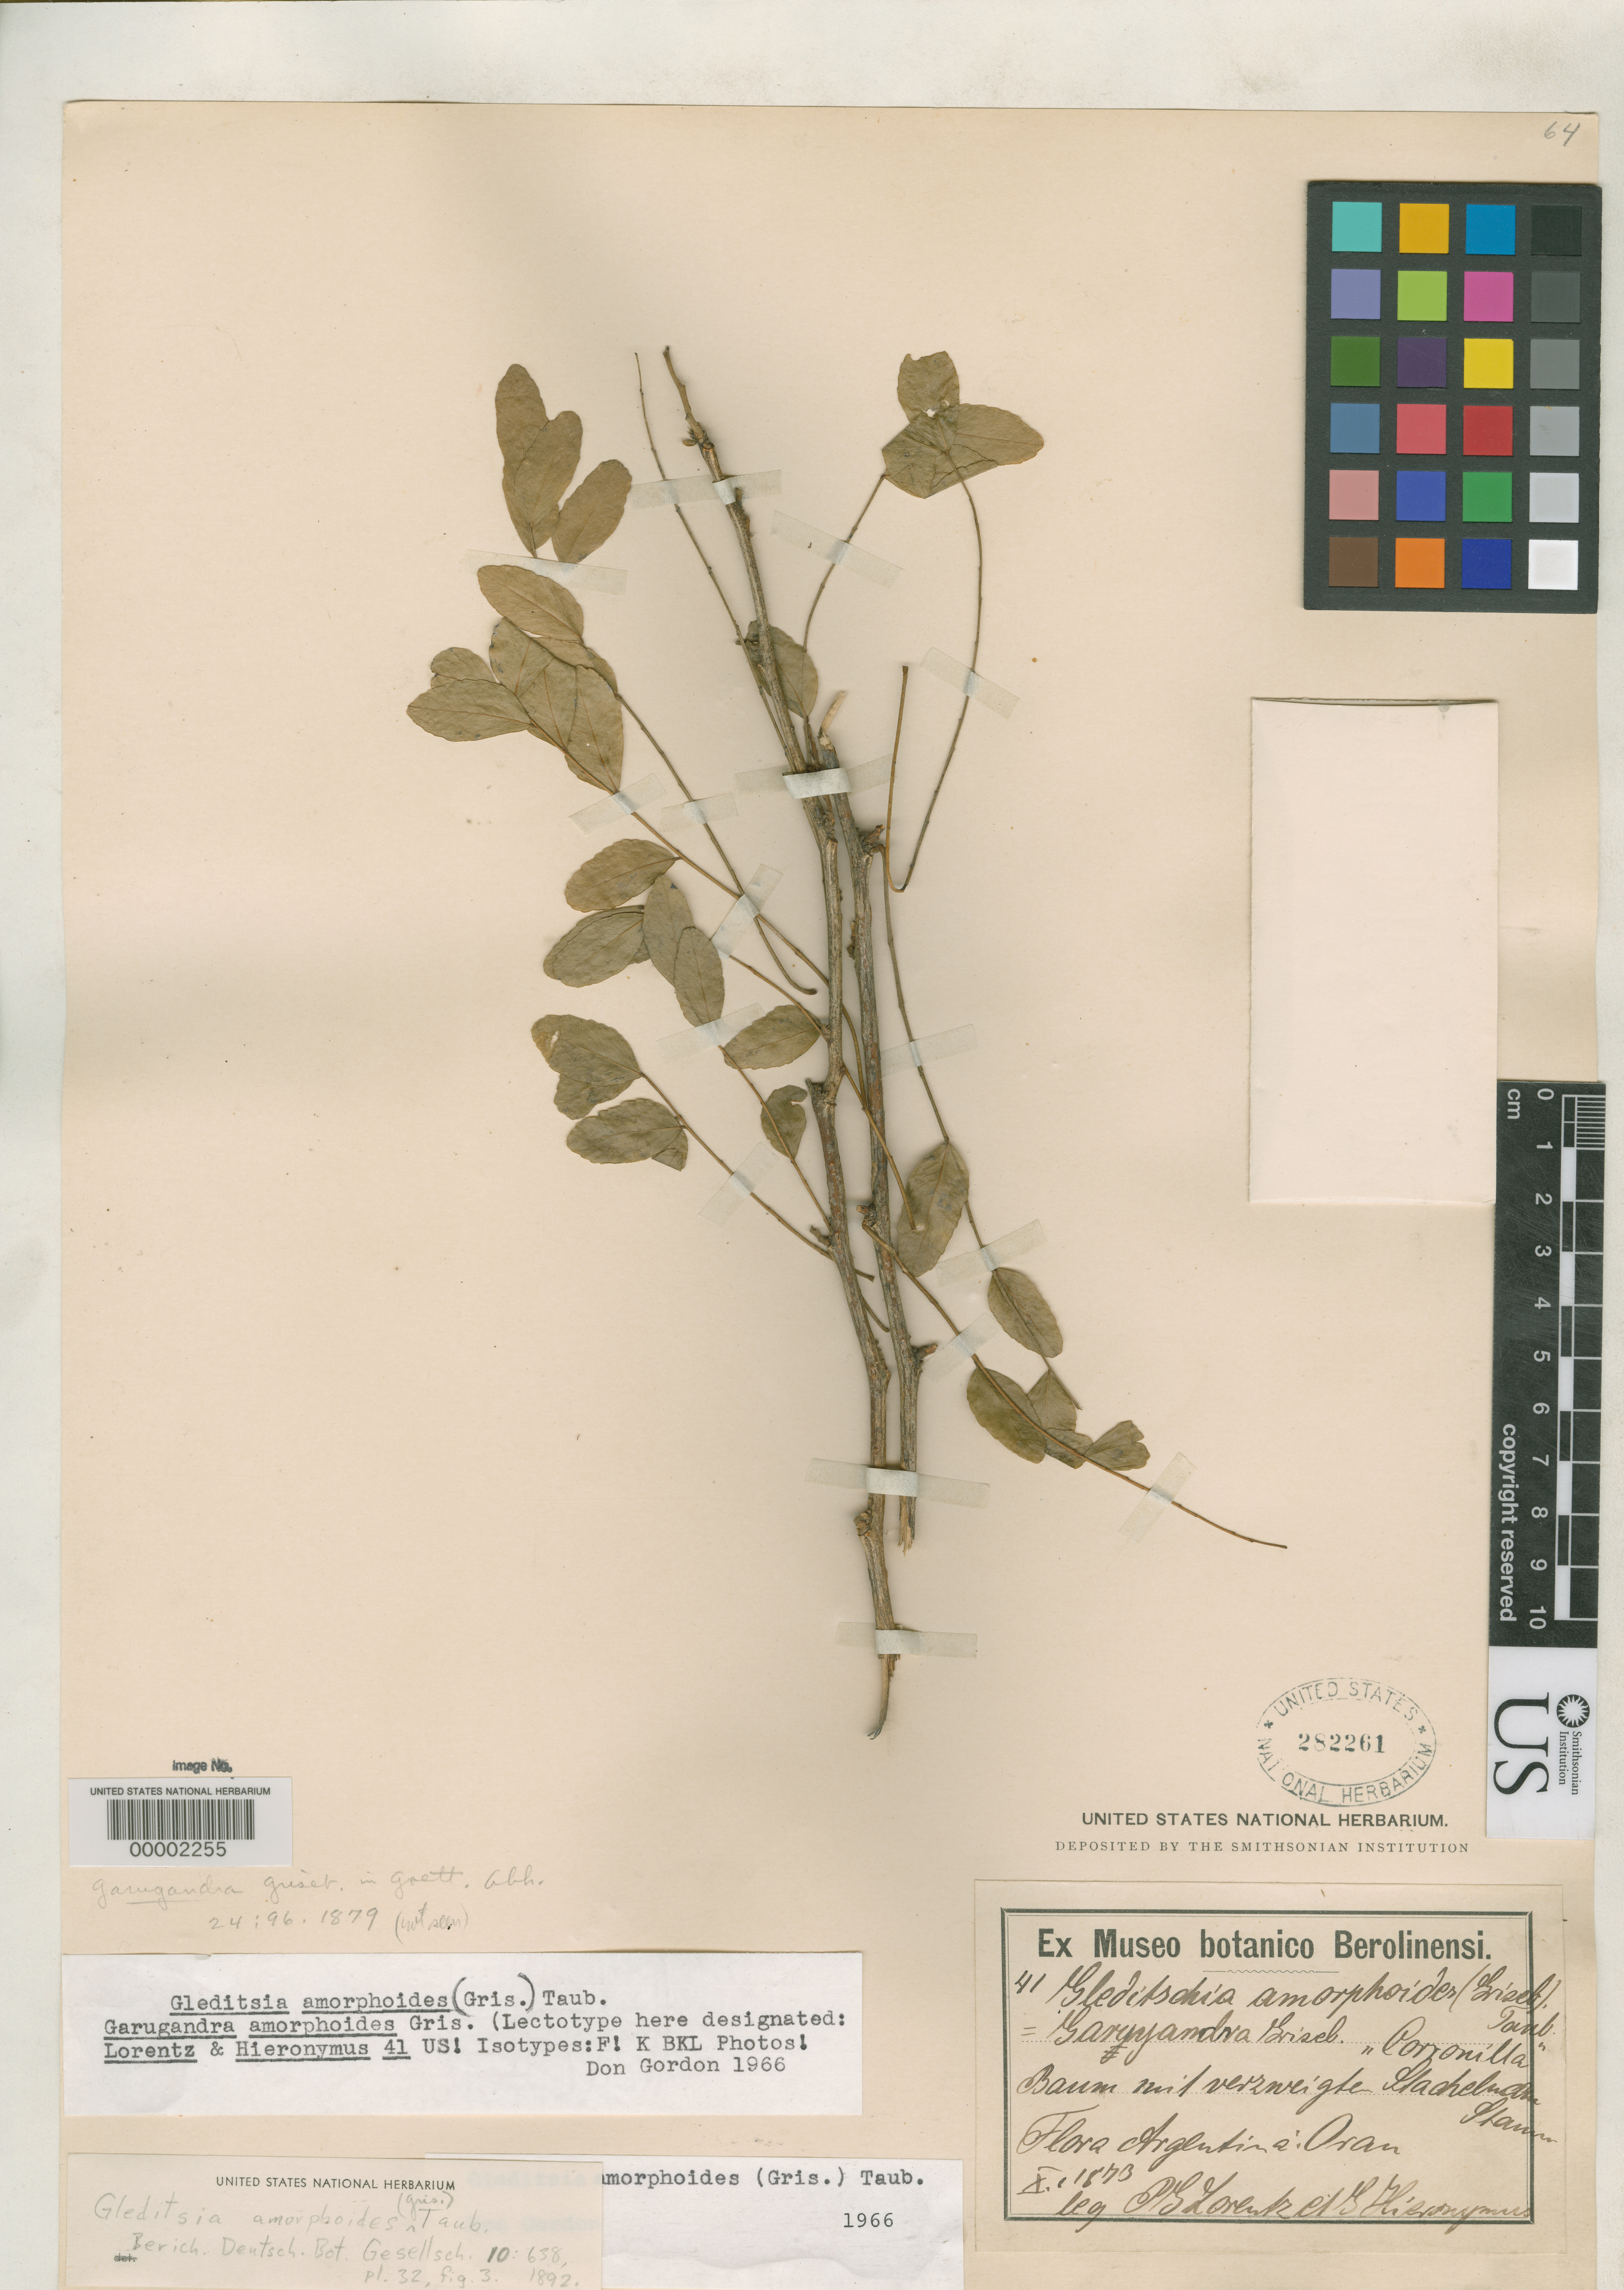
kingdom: Plantae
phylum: Tracheophyta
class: Magnoliopsida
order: Fabales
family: Fabaceae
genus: Garugandra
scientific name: Garugandra amorphoides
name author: Griseb.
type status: Isotype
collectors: P. G. Lorentz & G. H. Hieronymus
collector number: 41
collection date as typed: Oct 1873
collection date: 1873-10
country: Argentina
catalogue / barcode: US 282261